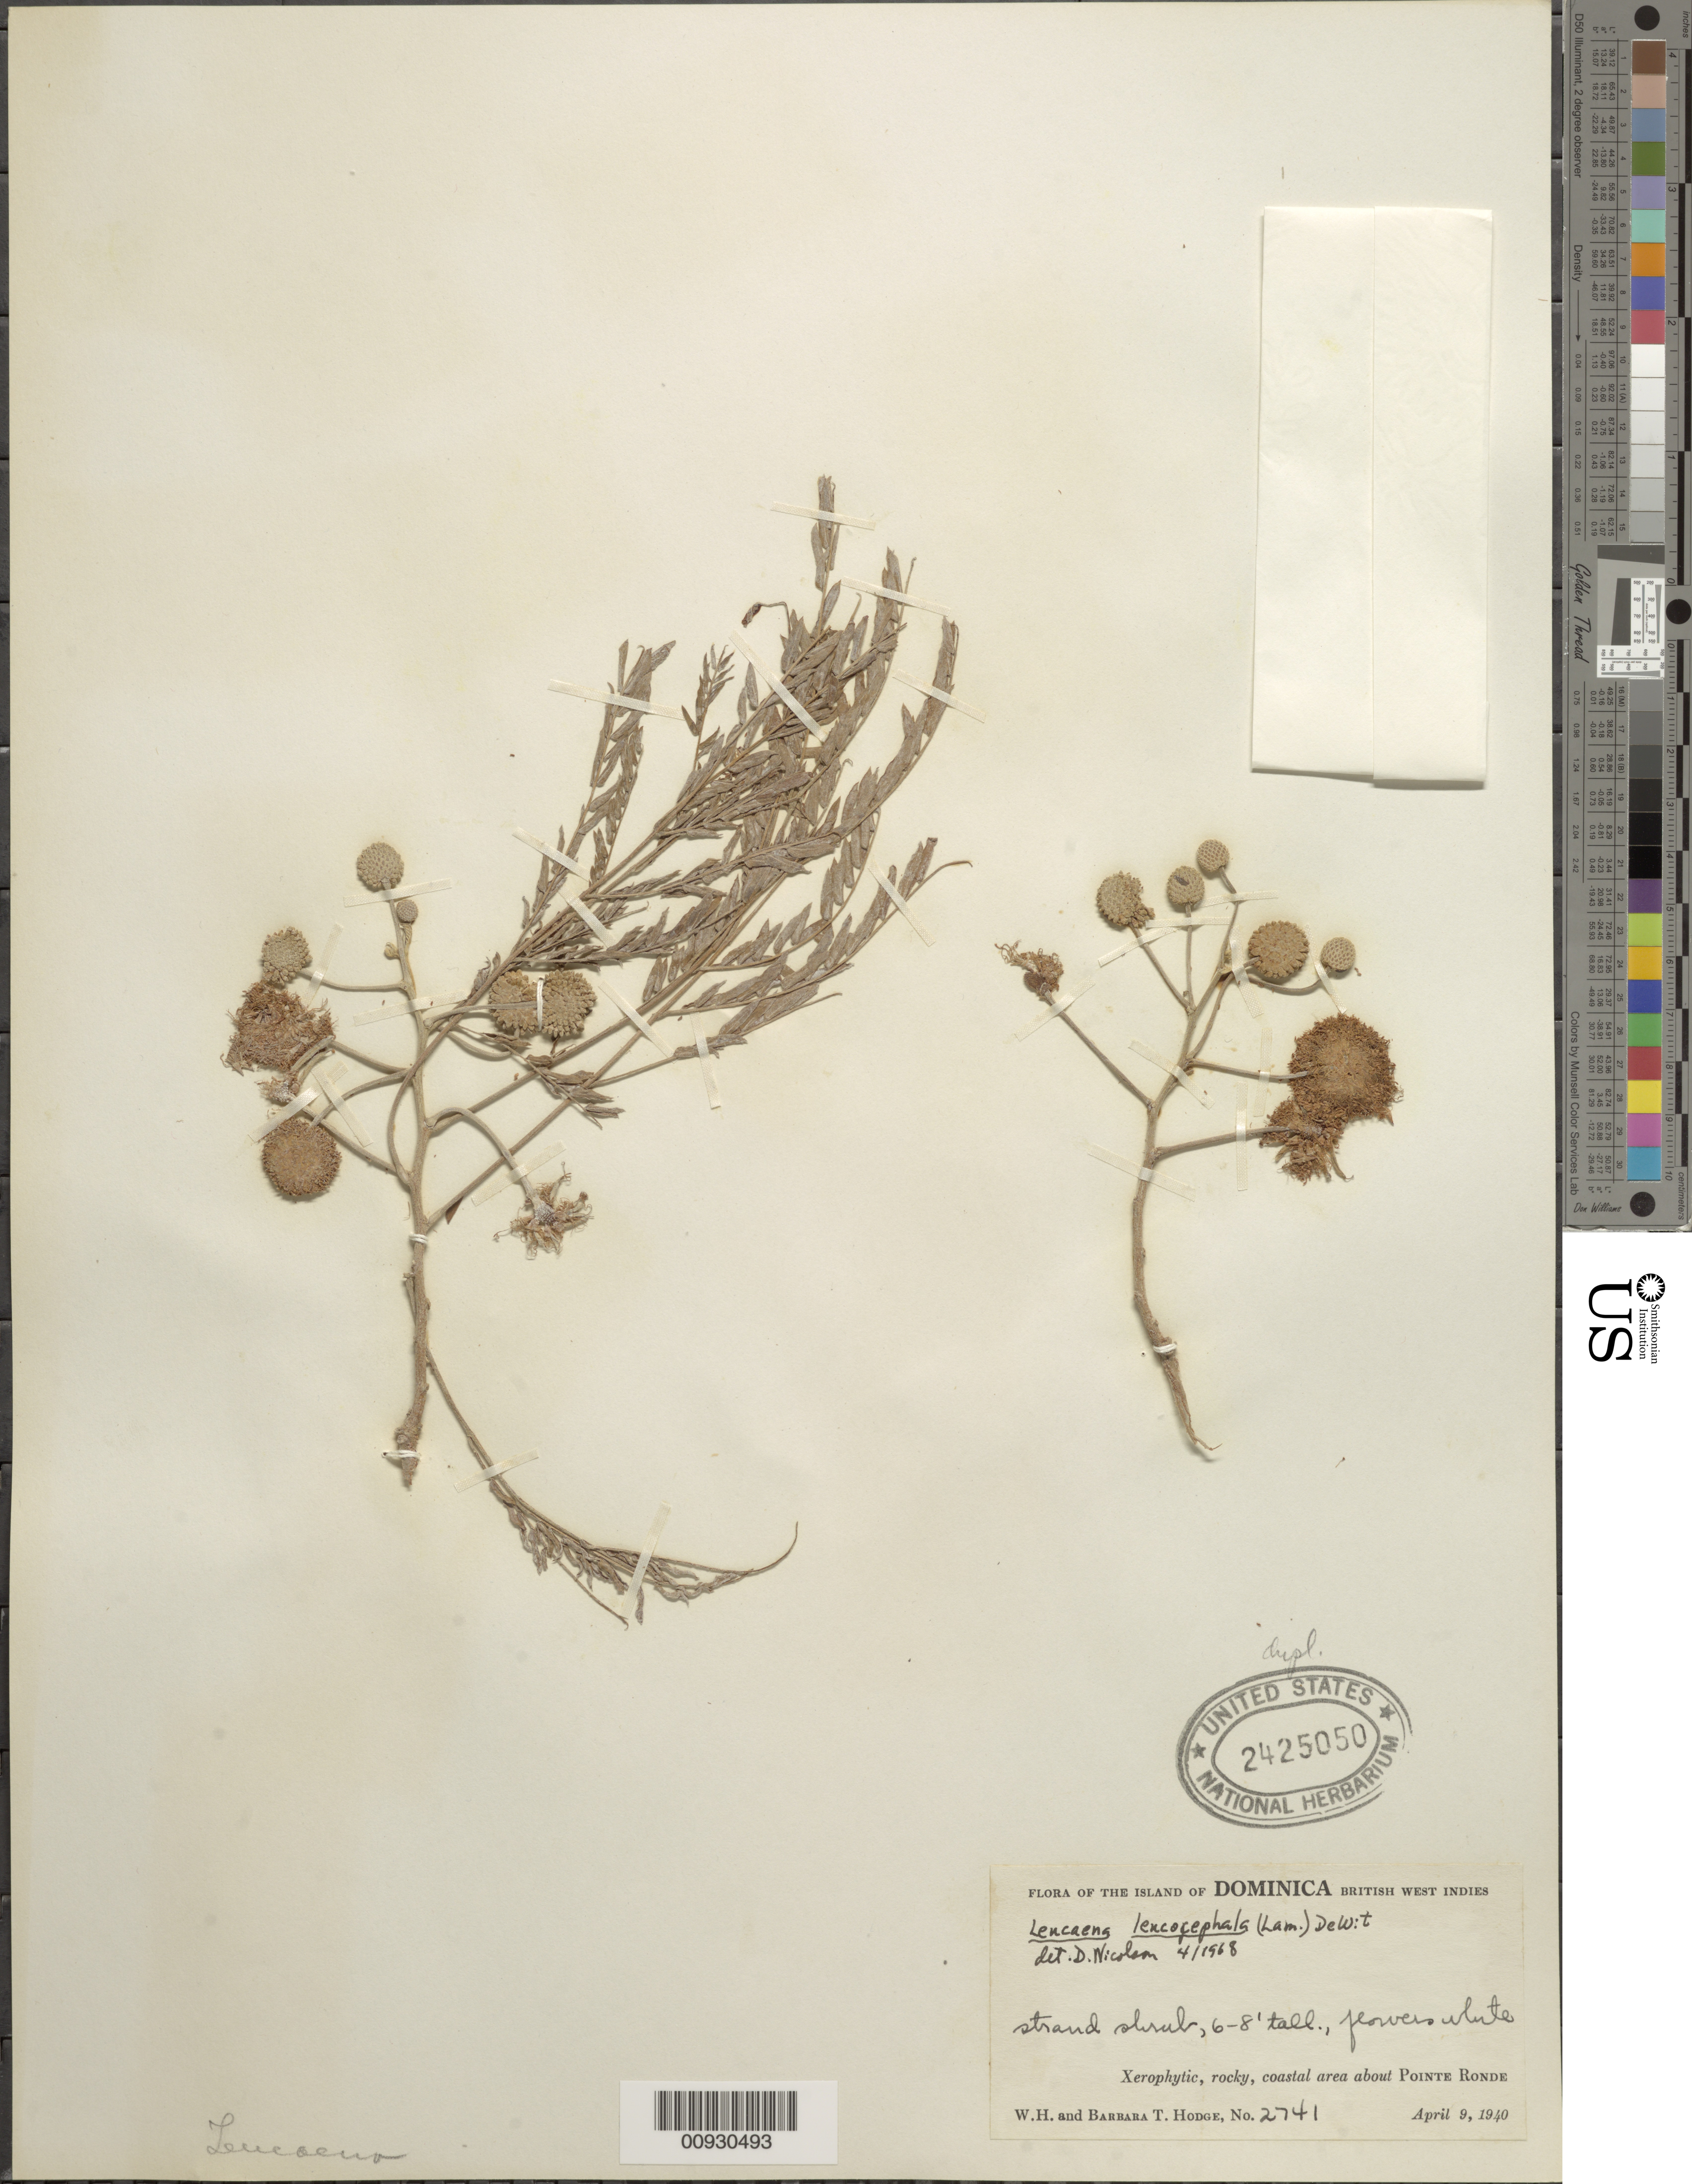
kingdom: Plantae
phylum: Tracheophyta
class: Magnoliopsida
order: Fabales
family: Fabaceae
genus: Leucaena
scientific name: Leucaena leucocephala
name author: (Lam.) de Wit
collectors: W. Hodge & B. Hodge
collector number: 2741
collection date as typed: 09 Apr 1940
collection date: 1940-04-09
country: Dominica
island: Dominica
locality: Xerophytic, rocky, coastal area about Pointe Ronde.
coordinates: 0 N, 0 E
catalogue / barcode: US 2425050